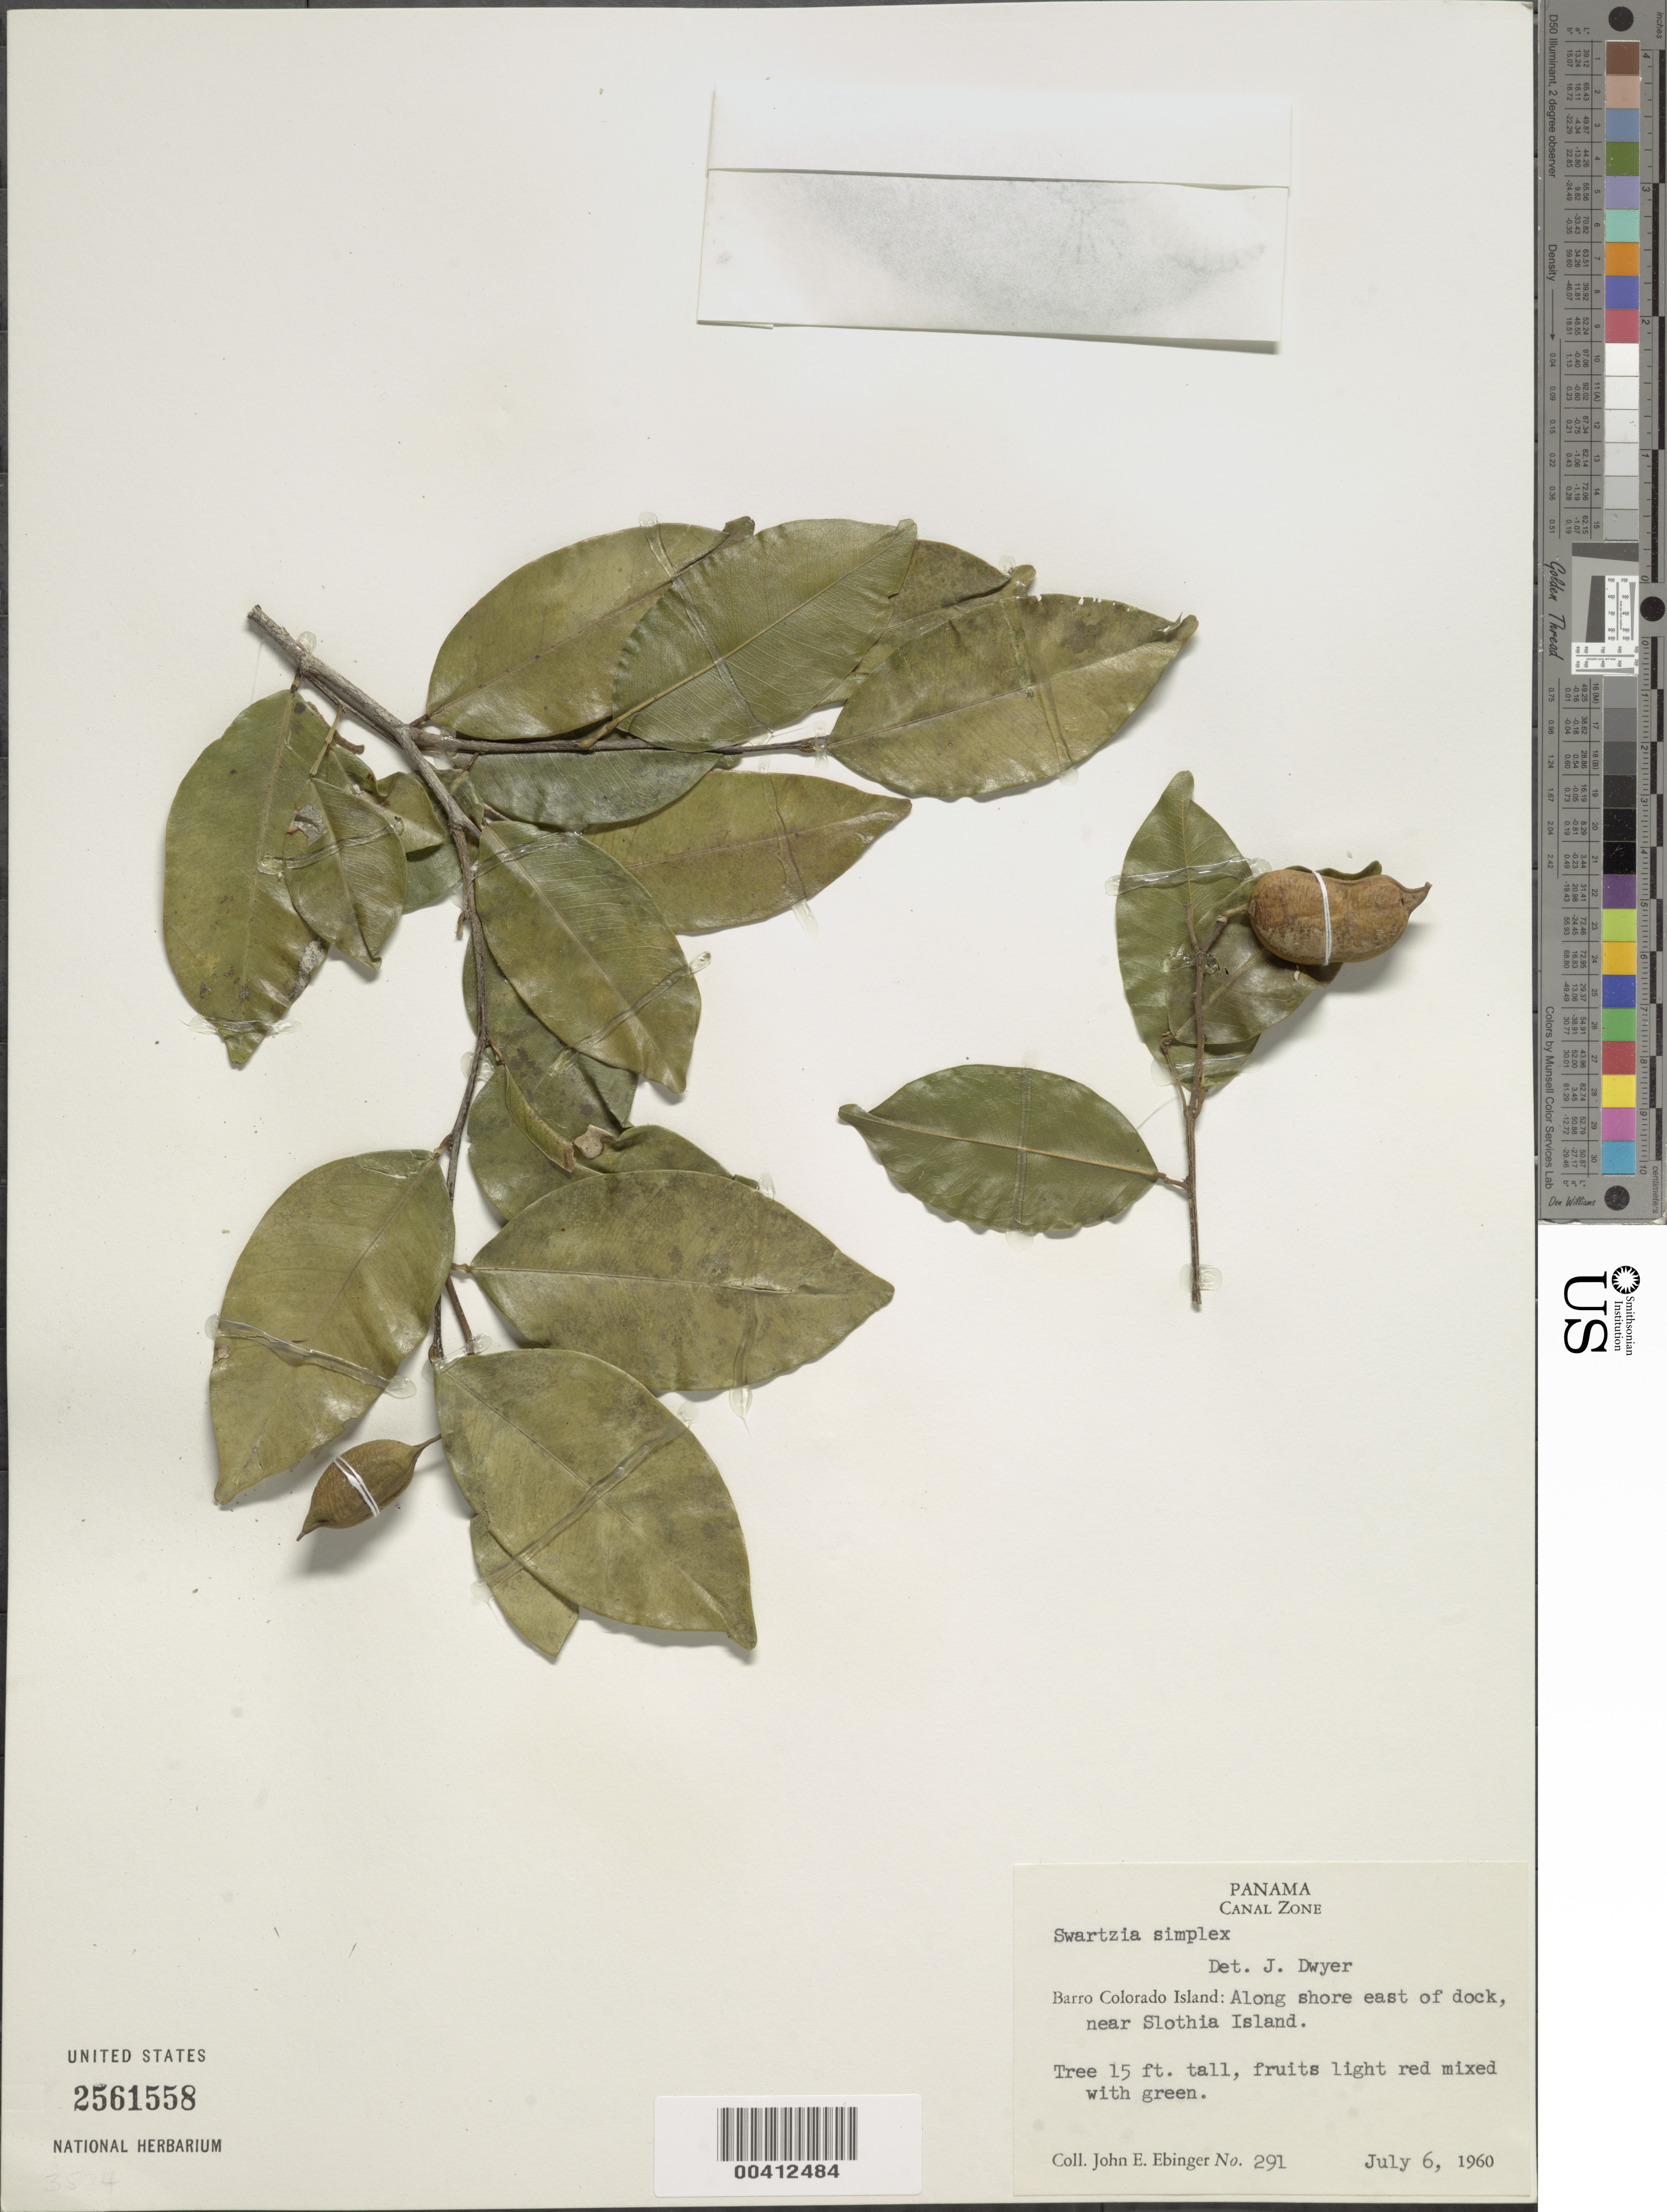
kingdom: Plantae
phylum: Tracheophyta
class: Magnoliopsida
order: Fabales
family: Fabaceae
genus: Swartzia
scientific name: Swartzia simplex var. ochnacea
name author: (DC.) R.S. Cowan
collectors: J. Ebinger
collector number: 291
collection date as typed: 06 Jul 1960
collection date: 1960-07-06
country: Panama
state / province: Panamá Oeste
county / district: Canal Zone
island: Barro Colorado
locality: Along shore E of dock, near Slothia I.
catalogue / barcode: US 2561558